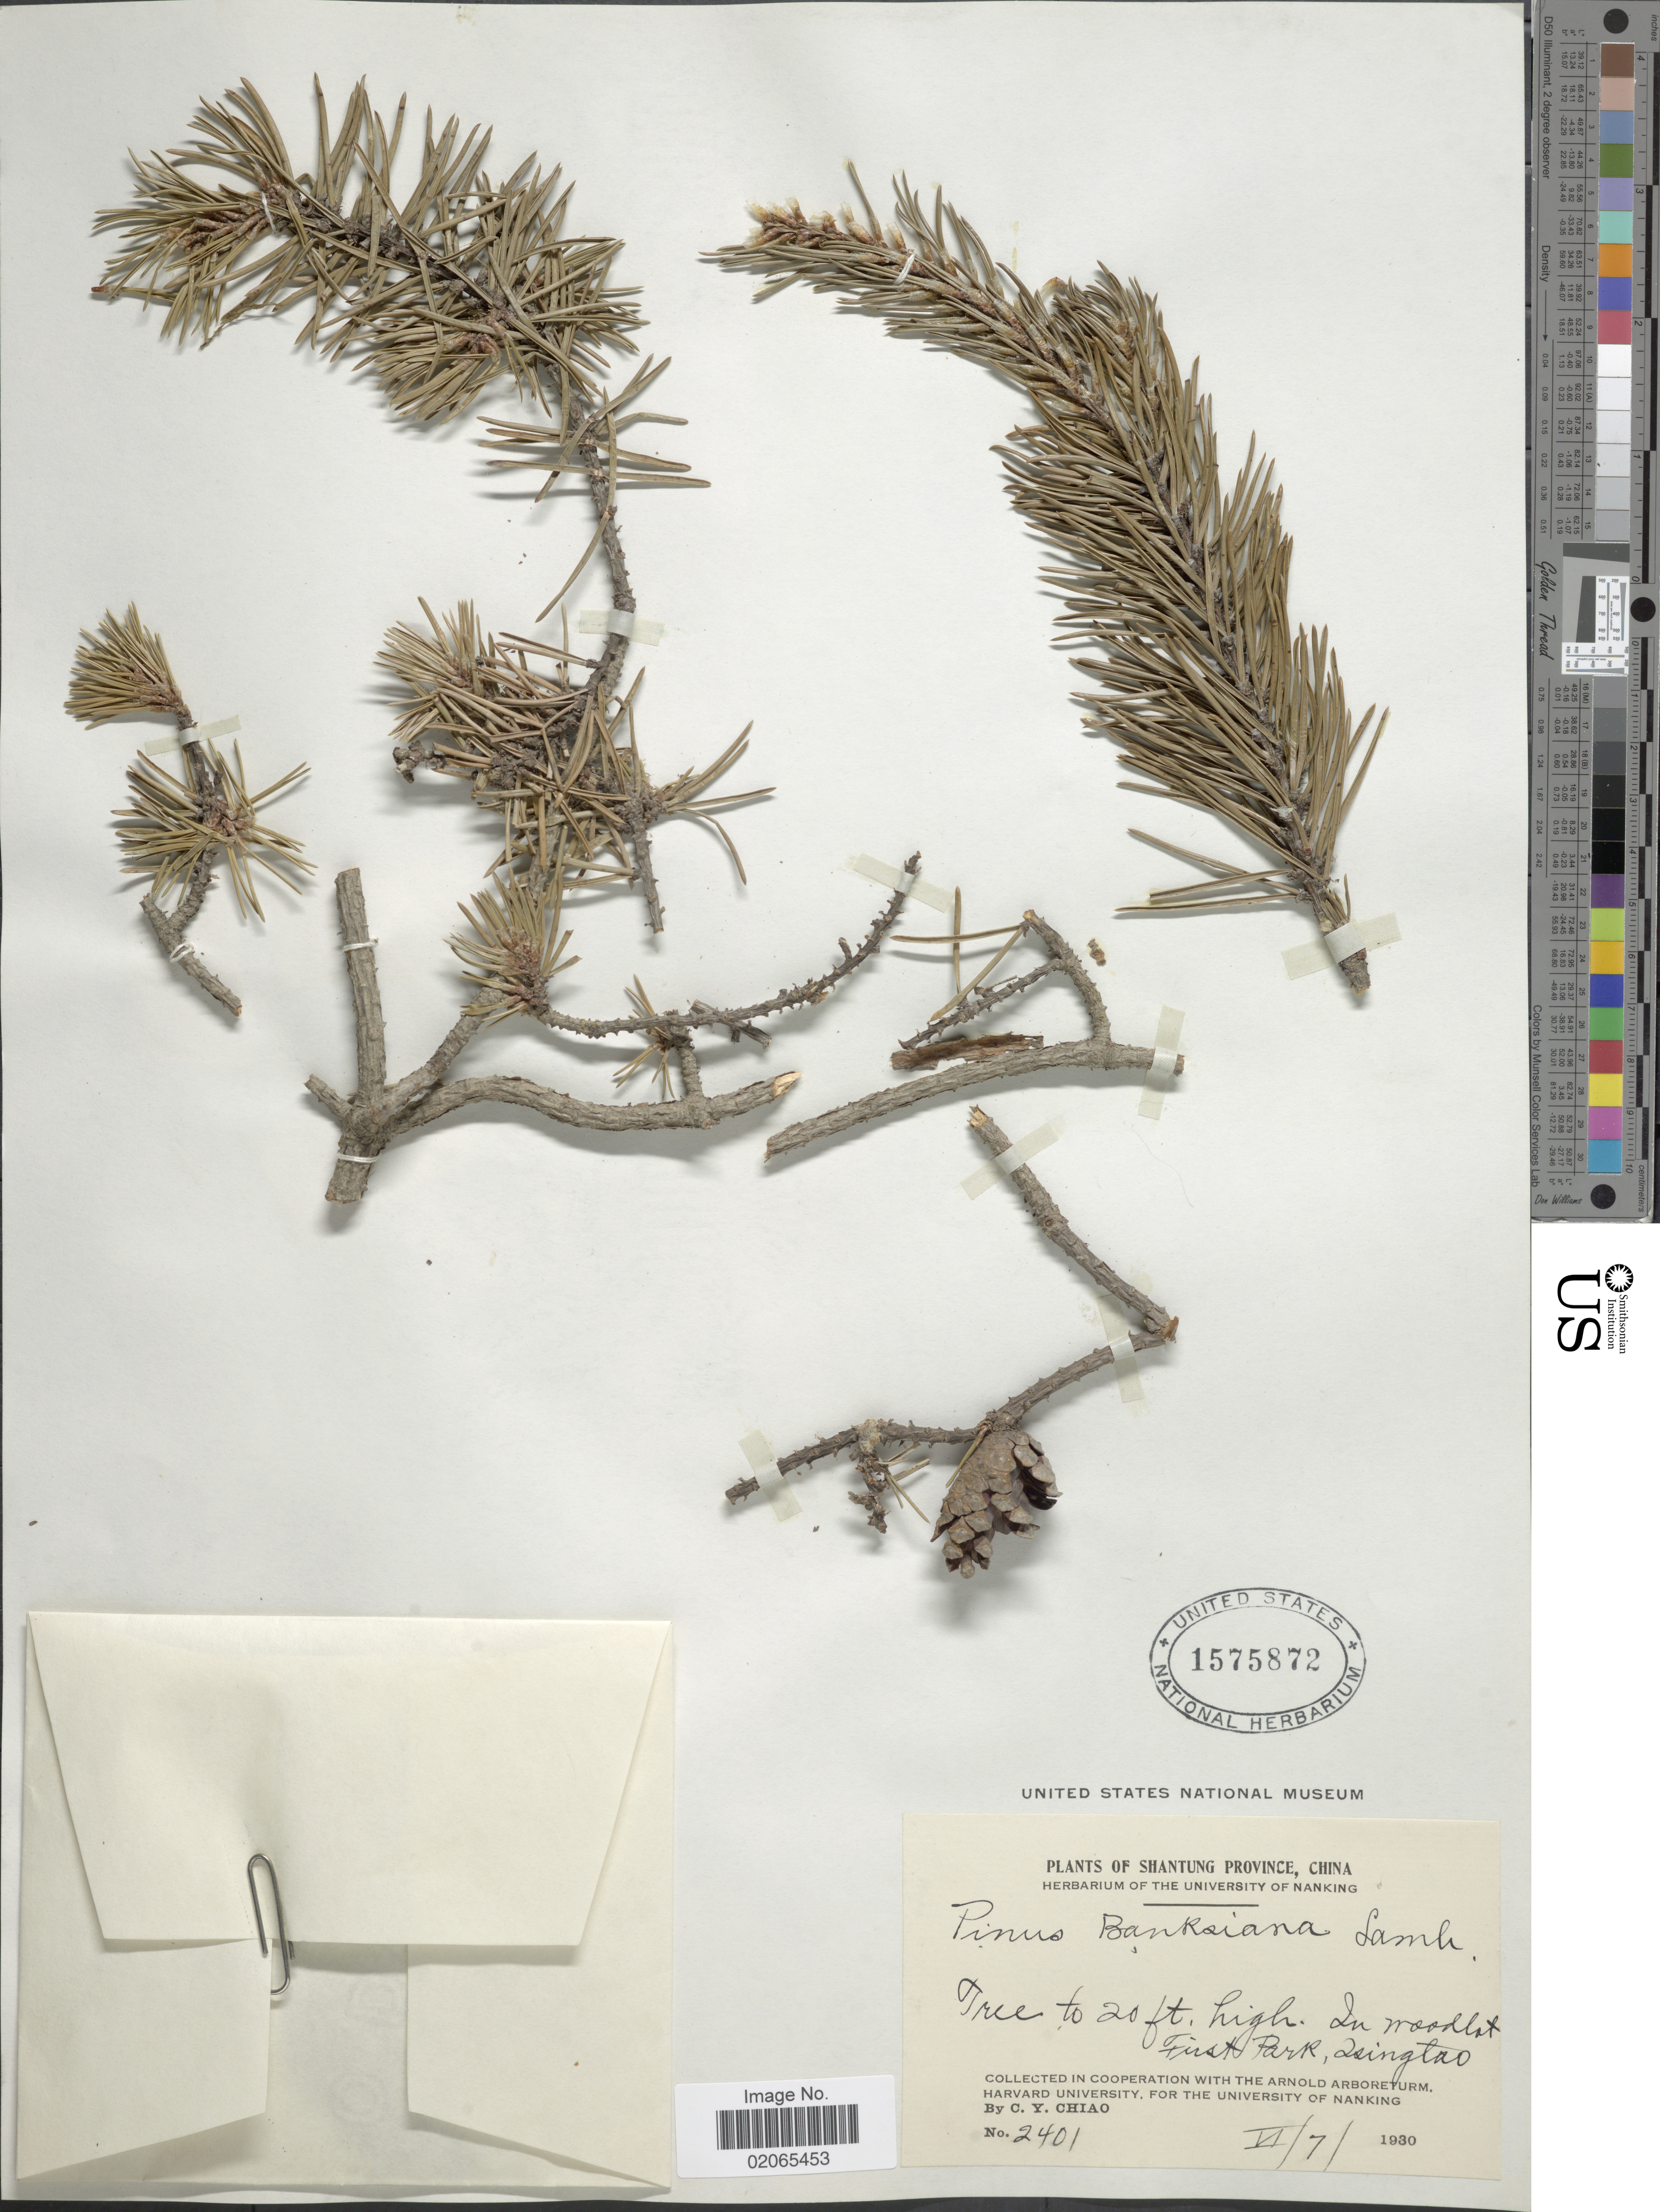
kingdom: Plantae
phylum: Tracheophyta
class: Pinopsida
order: Pinales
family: Pinaceae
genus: Pinus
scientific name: Pinus banksiana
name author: Lamb.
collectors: C. Y. Chiao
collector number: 2401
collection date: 1930-06-07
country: China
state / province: Shandong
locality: First Park. Zsintao. Shantung Province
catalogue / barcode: US 1575872